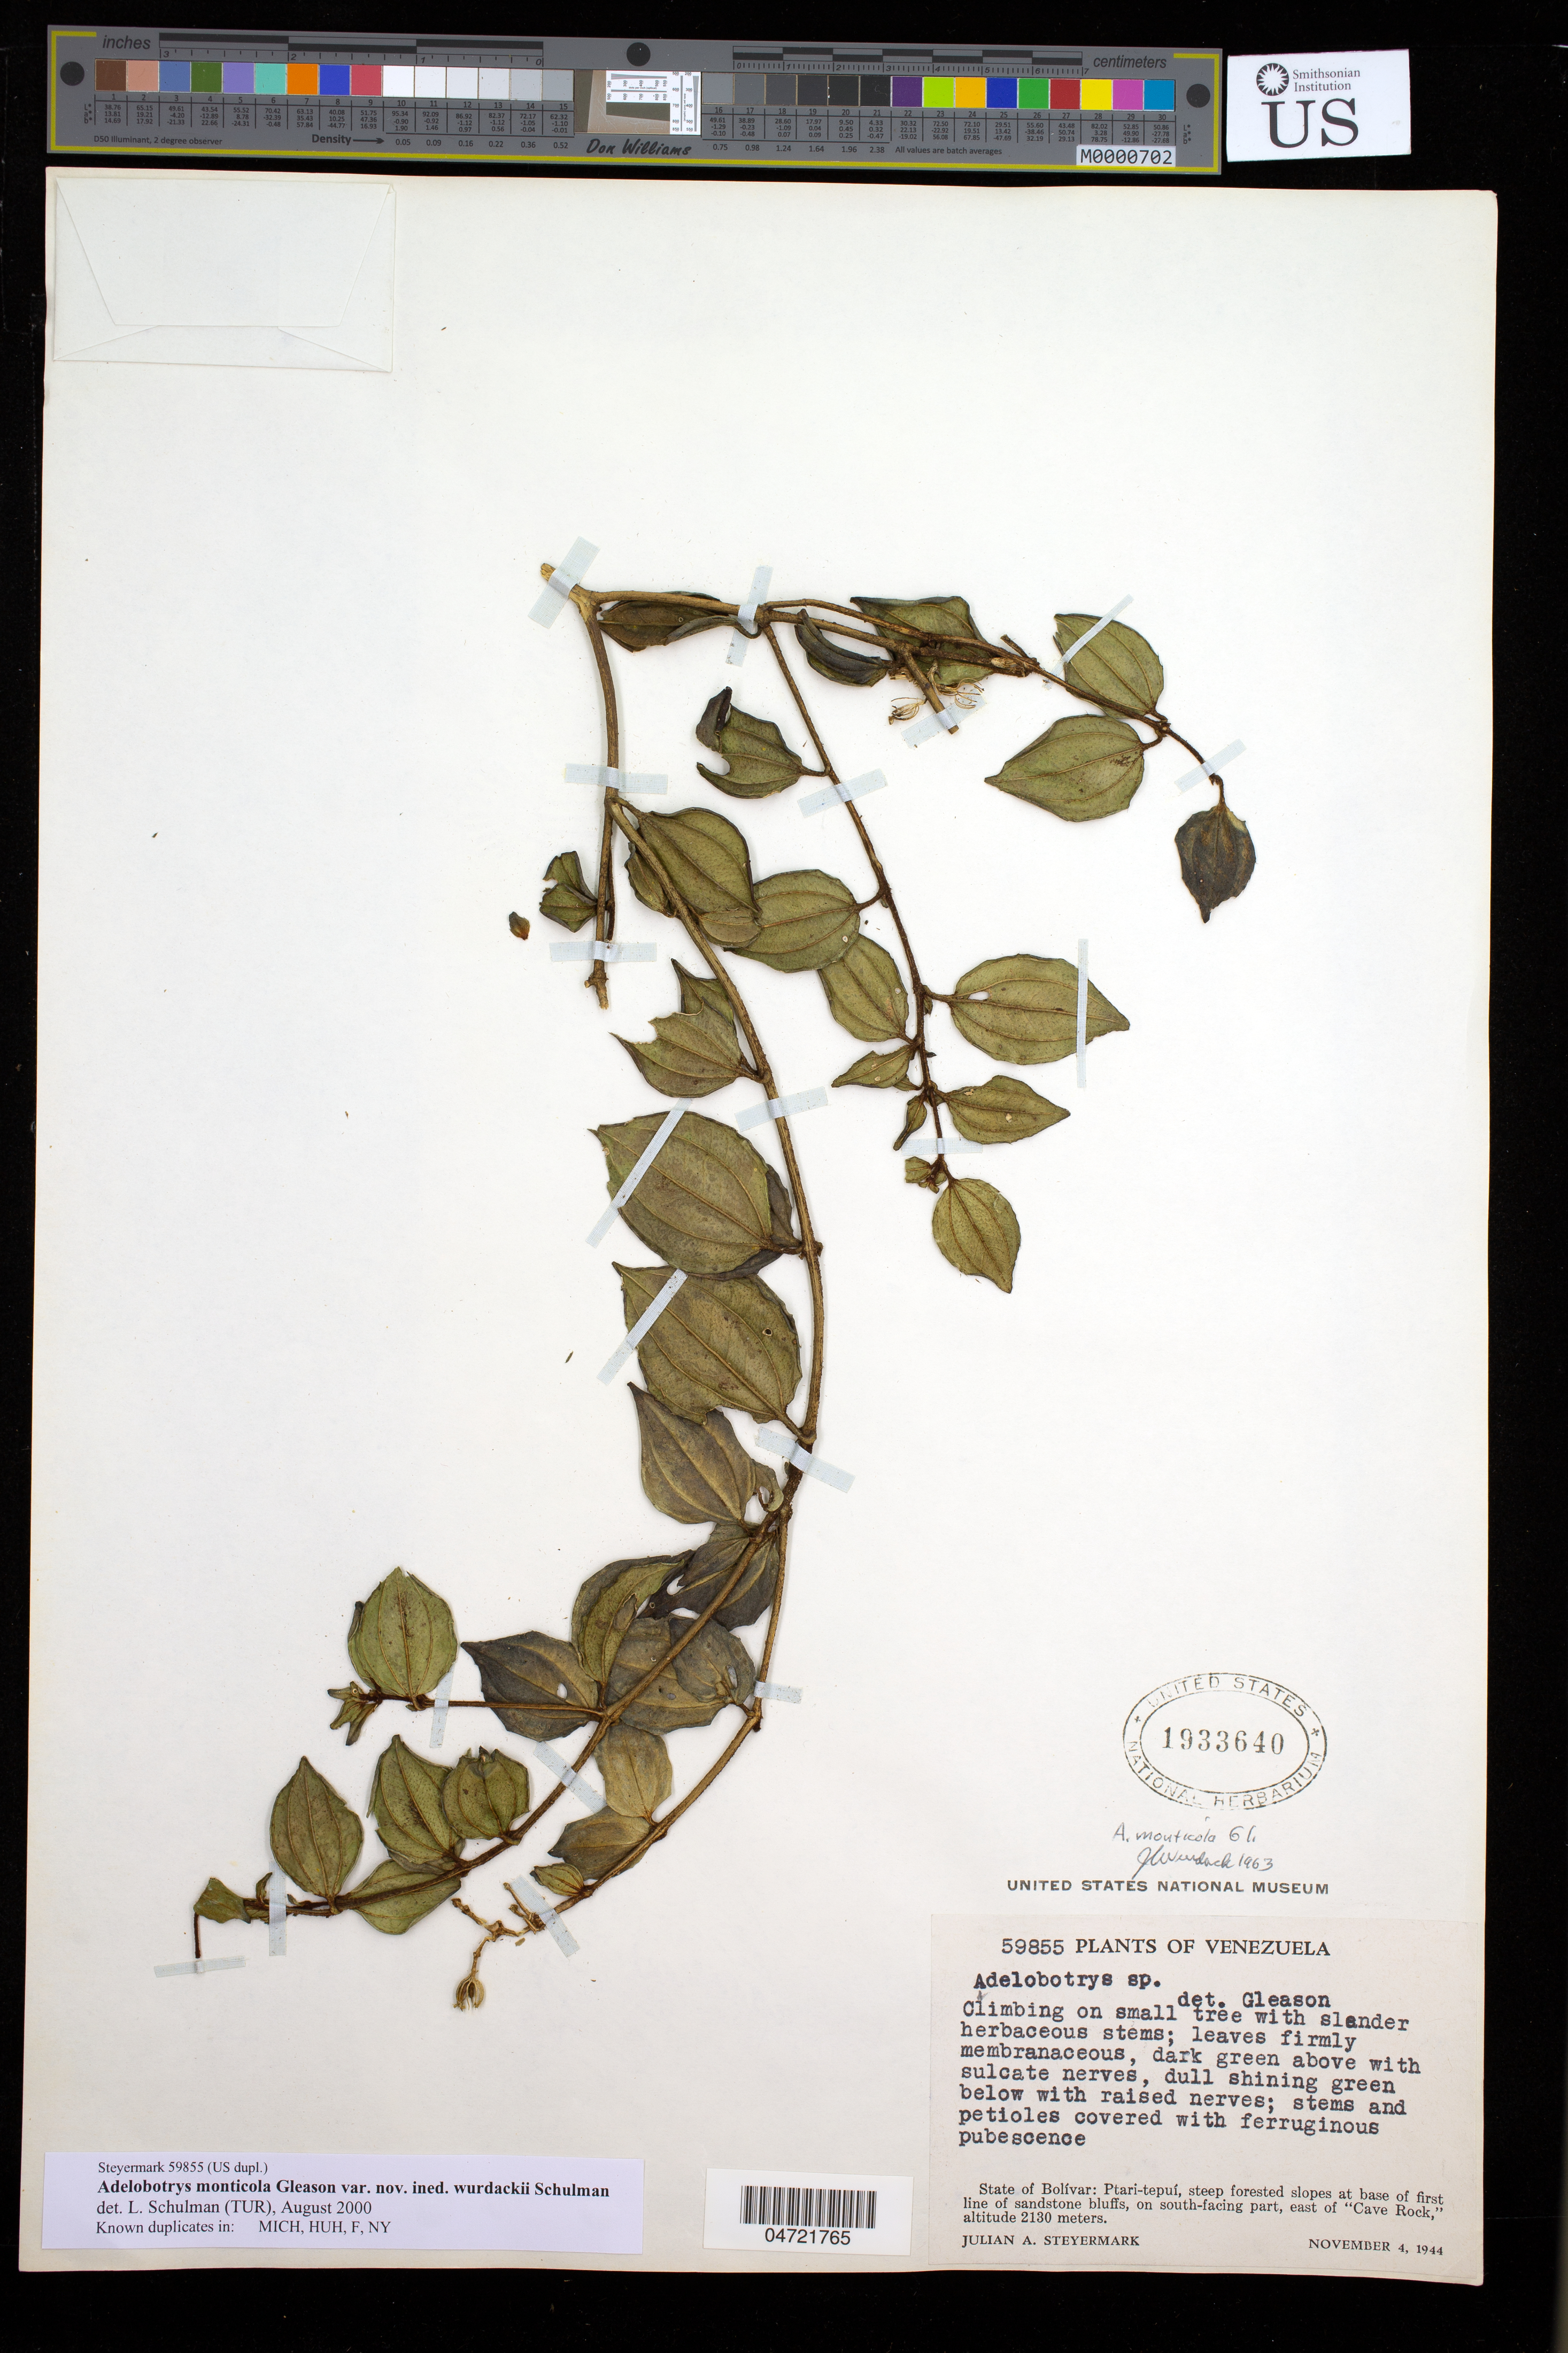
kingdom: Plantae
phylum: Tracheophyta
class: Magnoliopsida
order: Myrtales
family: Melastomataceae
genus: Adelobotrys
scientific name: Adelobotrys monticola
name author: Gleason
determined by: Schulman, Leif, (TUR), University of Turku (FINLAND)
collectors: J. Steyermark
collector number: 59855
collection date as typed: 04 Nov 1944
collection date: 1944-11-04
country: Venezuela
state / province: Bolivar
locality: Ptari tepui, just NE of cave rock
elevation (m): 1800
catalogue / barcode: US 1933640